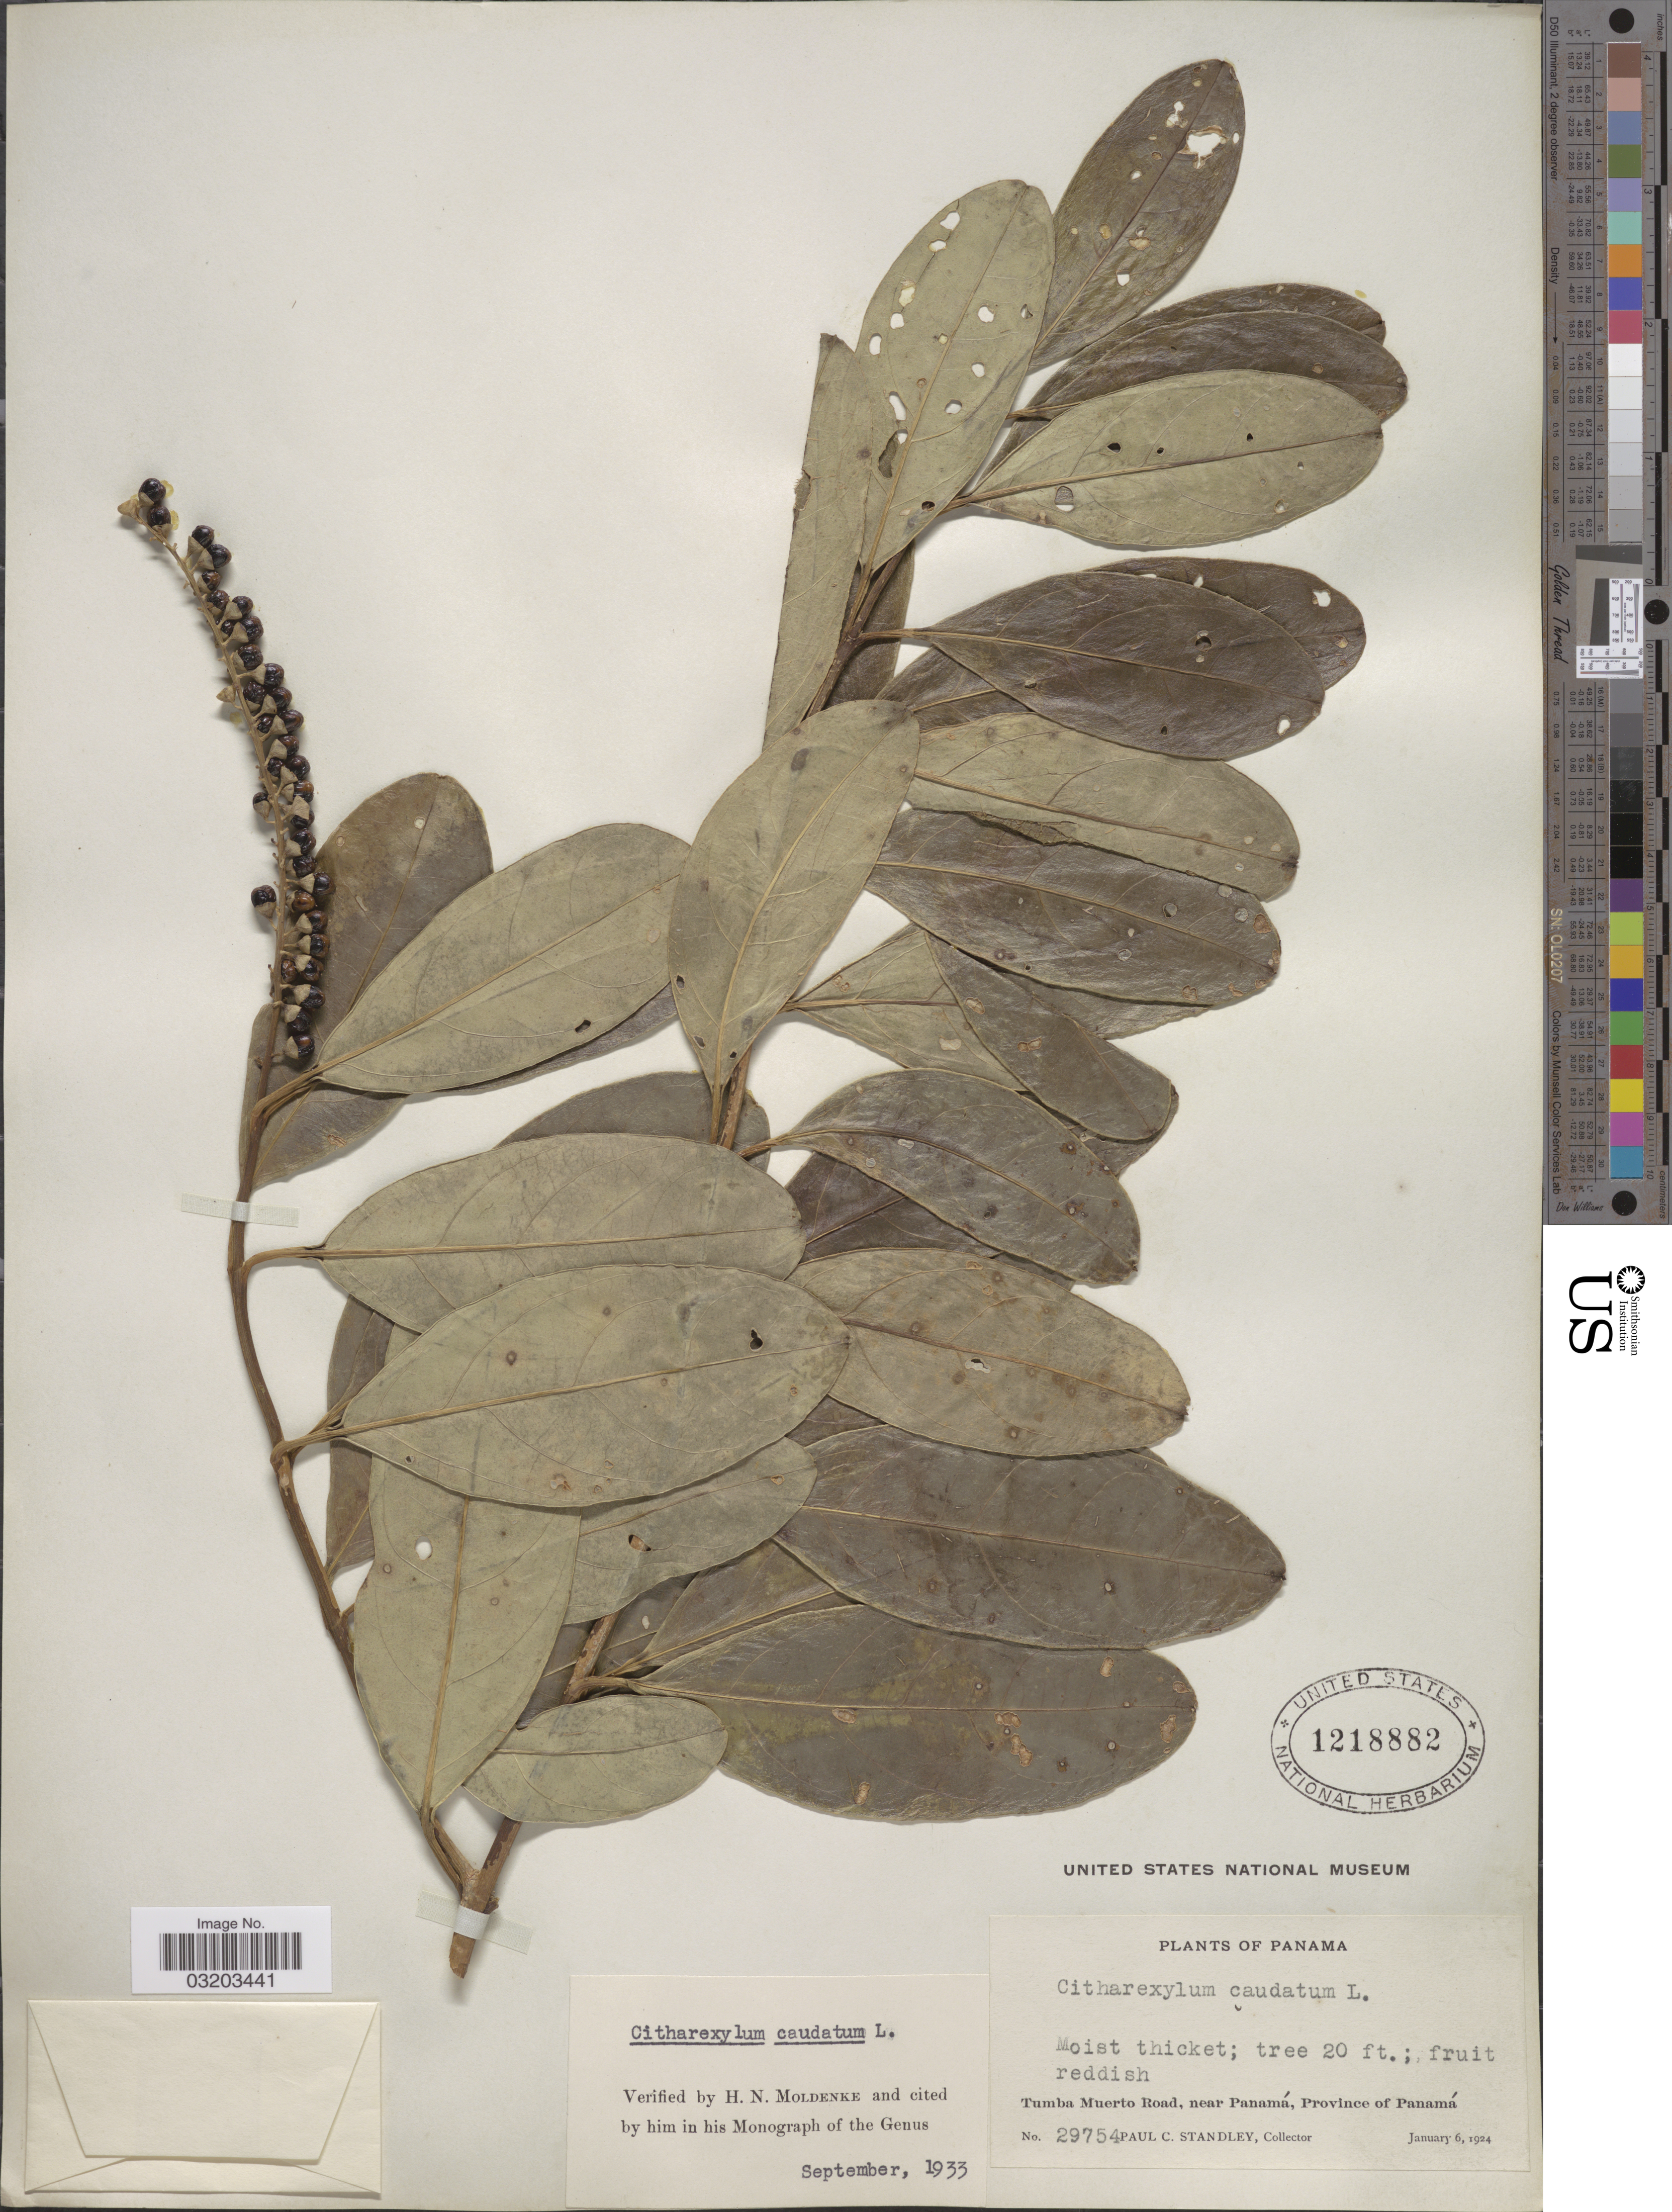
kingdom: Plantae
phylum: Tracheophyta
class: Magnoliopsida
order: Lamiales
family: Verbenaceae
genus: Citharexylum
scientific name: Citharexylum caudatum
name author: L.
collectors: P. C. Standley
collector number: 29754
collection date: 1924-01-06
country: Panama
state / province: Panamá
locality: Tumba Muerto Road, near Panamá.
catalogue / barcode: US 1218882